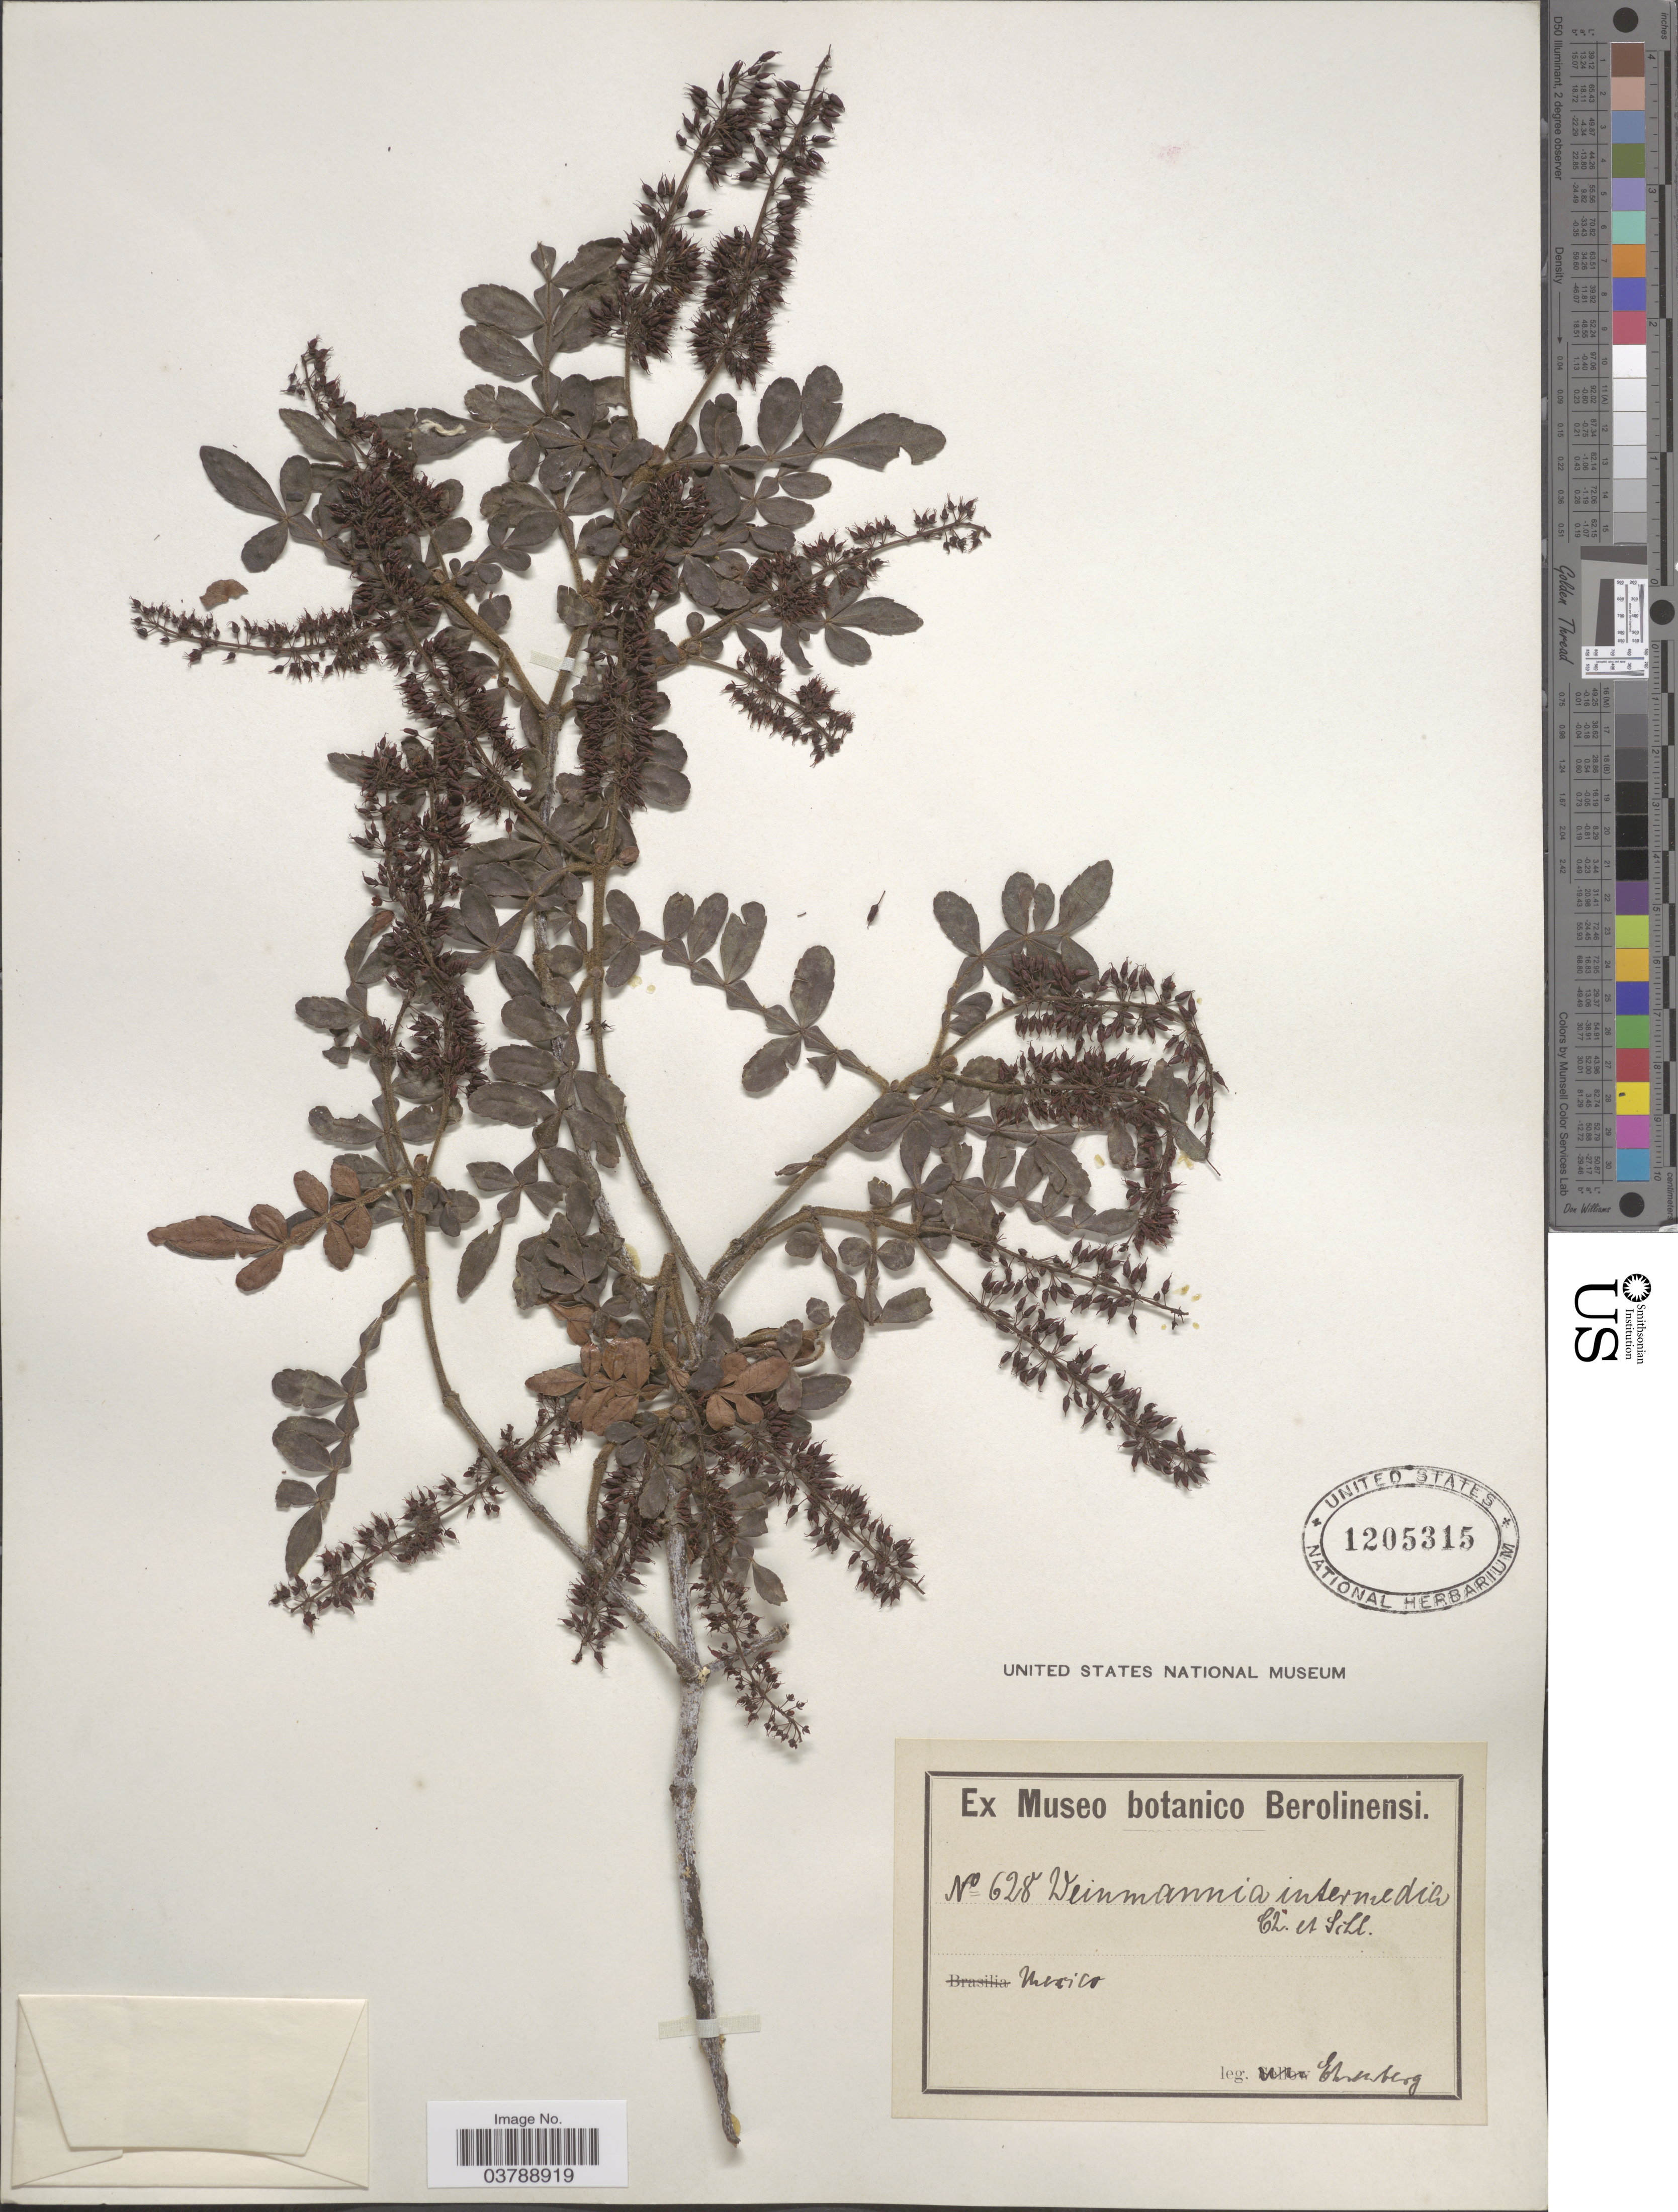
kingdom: Plantae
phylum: Tracheophyta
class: Magnoliopsida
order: Oxalidales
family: Cunoniaceae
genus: Weinmannia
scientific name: Weinmannia pinnata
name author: L.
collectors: -. Ehrenberg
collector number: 628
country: Mexico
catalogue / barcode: US 1205315